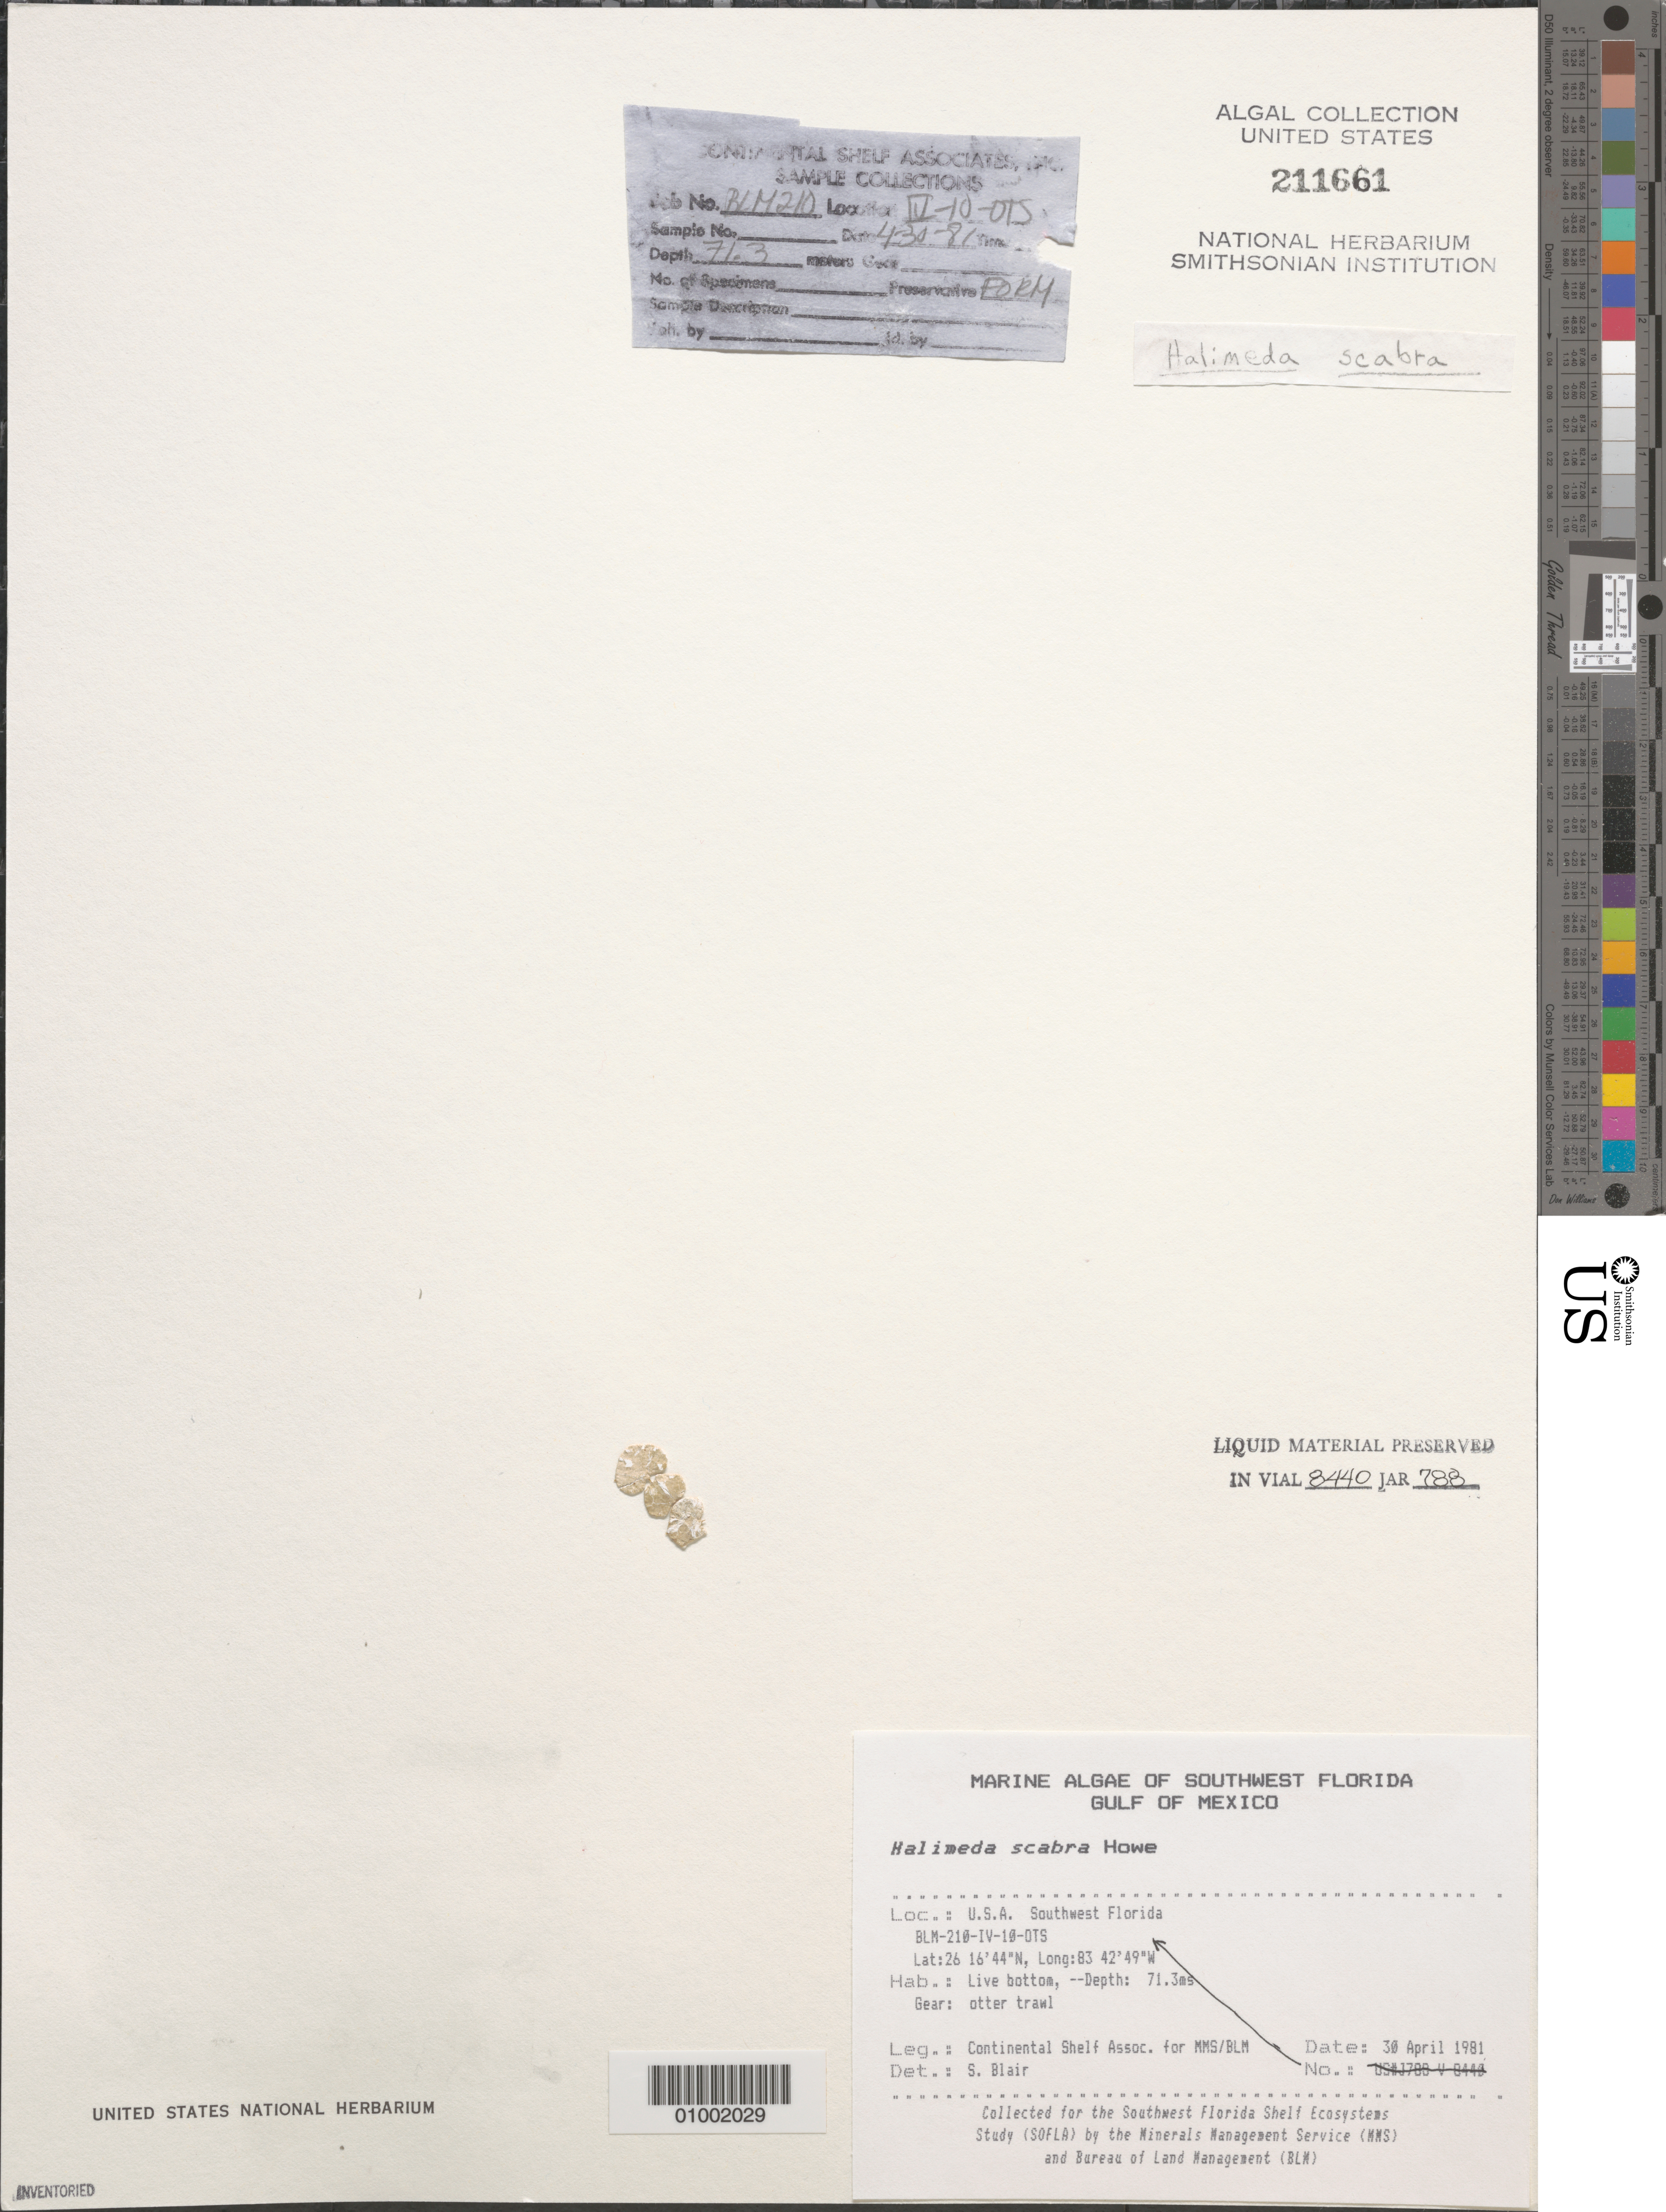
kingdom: Plantae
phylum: Chlorophyta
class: Ulvophyceae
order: Bryopsidales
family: Halimedaceae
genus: Halimeda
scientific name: Halimeda scabra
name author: M. Howe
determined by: Blair, S. M.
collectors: Continental Shelf Associates for the MMS/BLM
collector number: BLM-210-IV-10-OTS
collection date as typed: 30 Apr 1981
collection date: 1981-04-30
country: United States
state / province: Florida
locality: Gulf of Mexico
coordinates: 26 16'44"N, 83 42'49"W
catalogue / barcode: US 211661